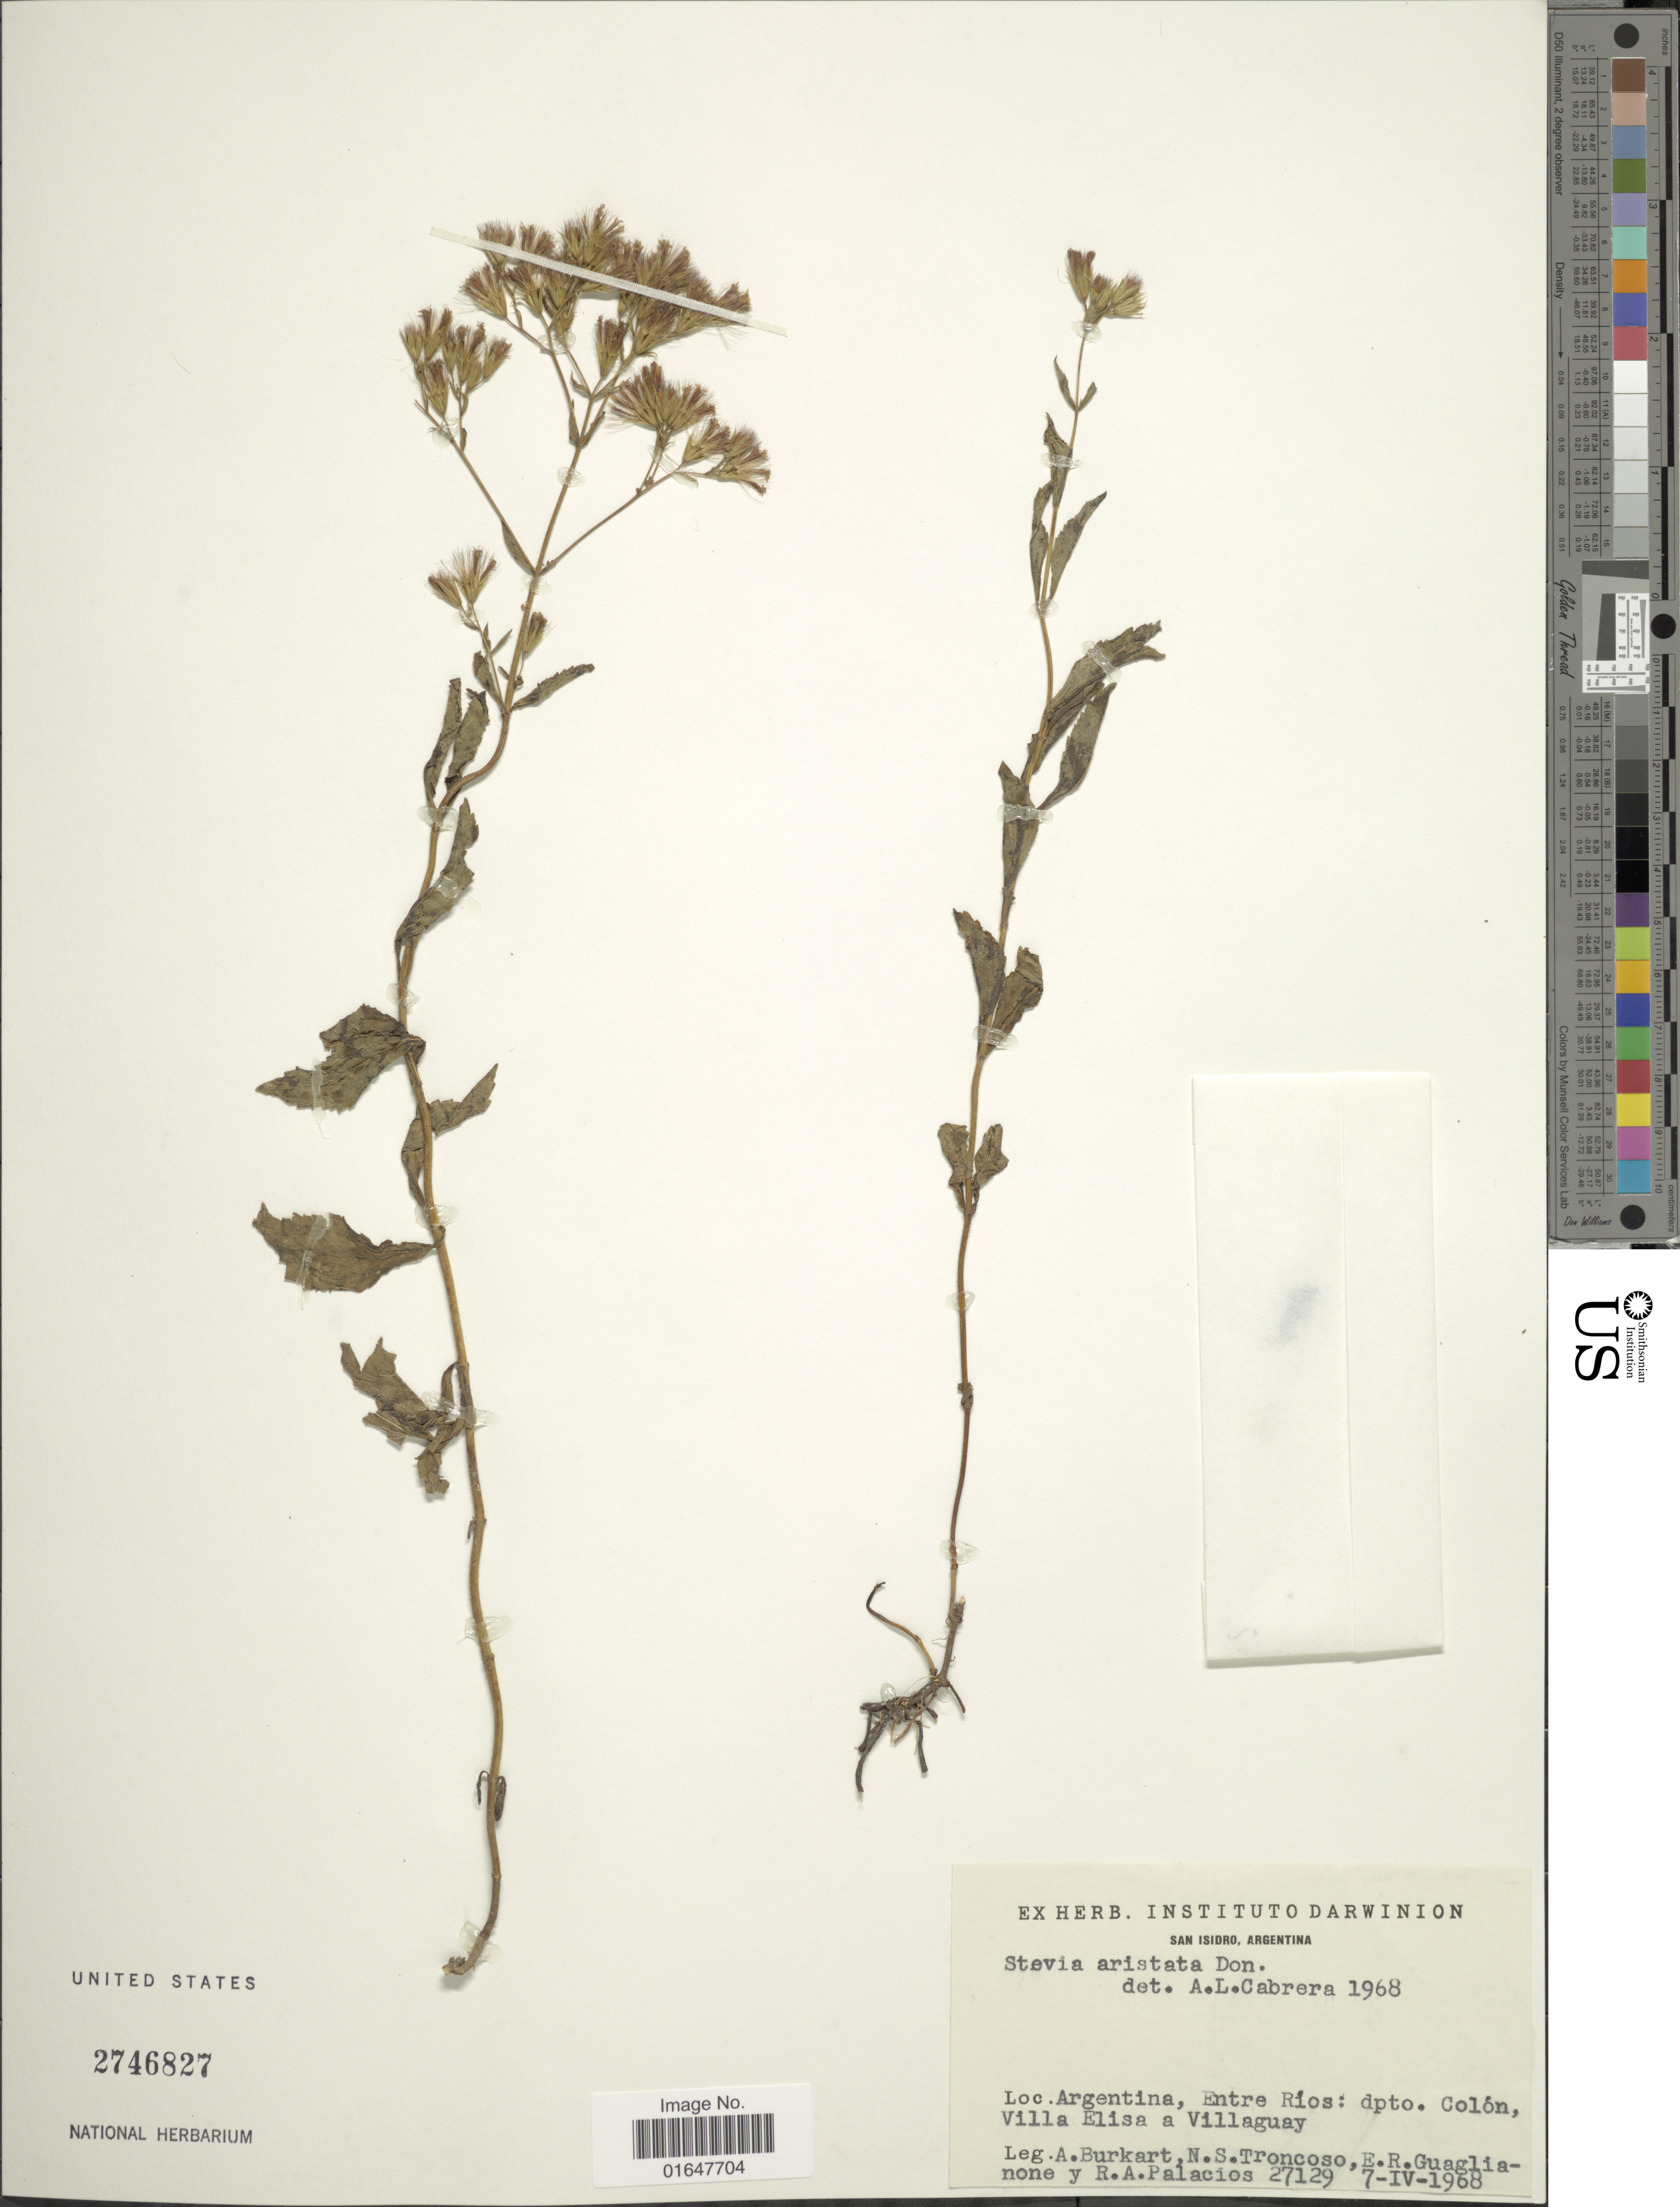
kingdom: Plantae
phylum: Tracheophyta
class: Magnoliopsida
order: Asterales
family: Asteraceae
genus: Stevia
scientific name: Stevia aristata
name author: D. Don ex Hook. & Arn.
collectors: A. E. Burkart, N. Troncoso, E. R. Guaglianone & R. Palacios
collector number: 27129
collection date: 1968-04-07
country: Argentina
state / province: Entre Rios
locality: Dpto. Colon, Villa Elisa a Villaguay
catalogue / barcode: US 2746827